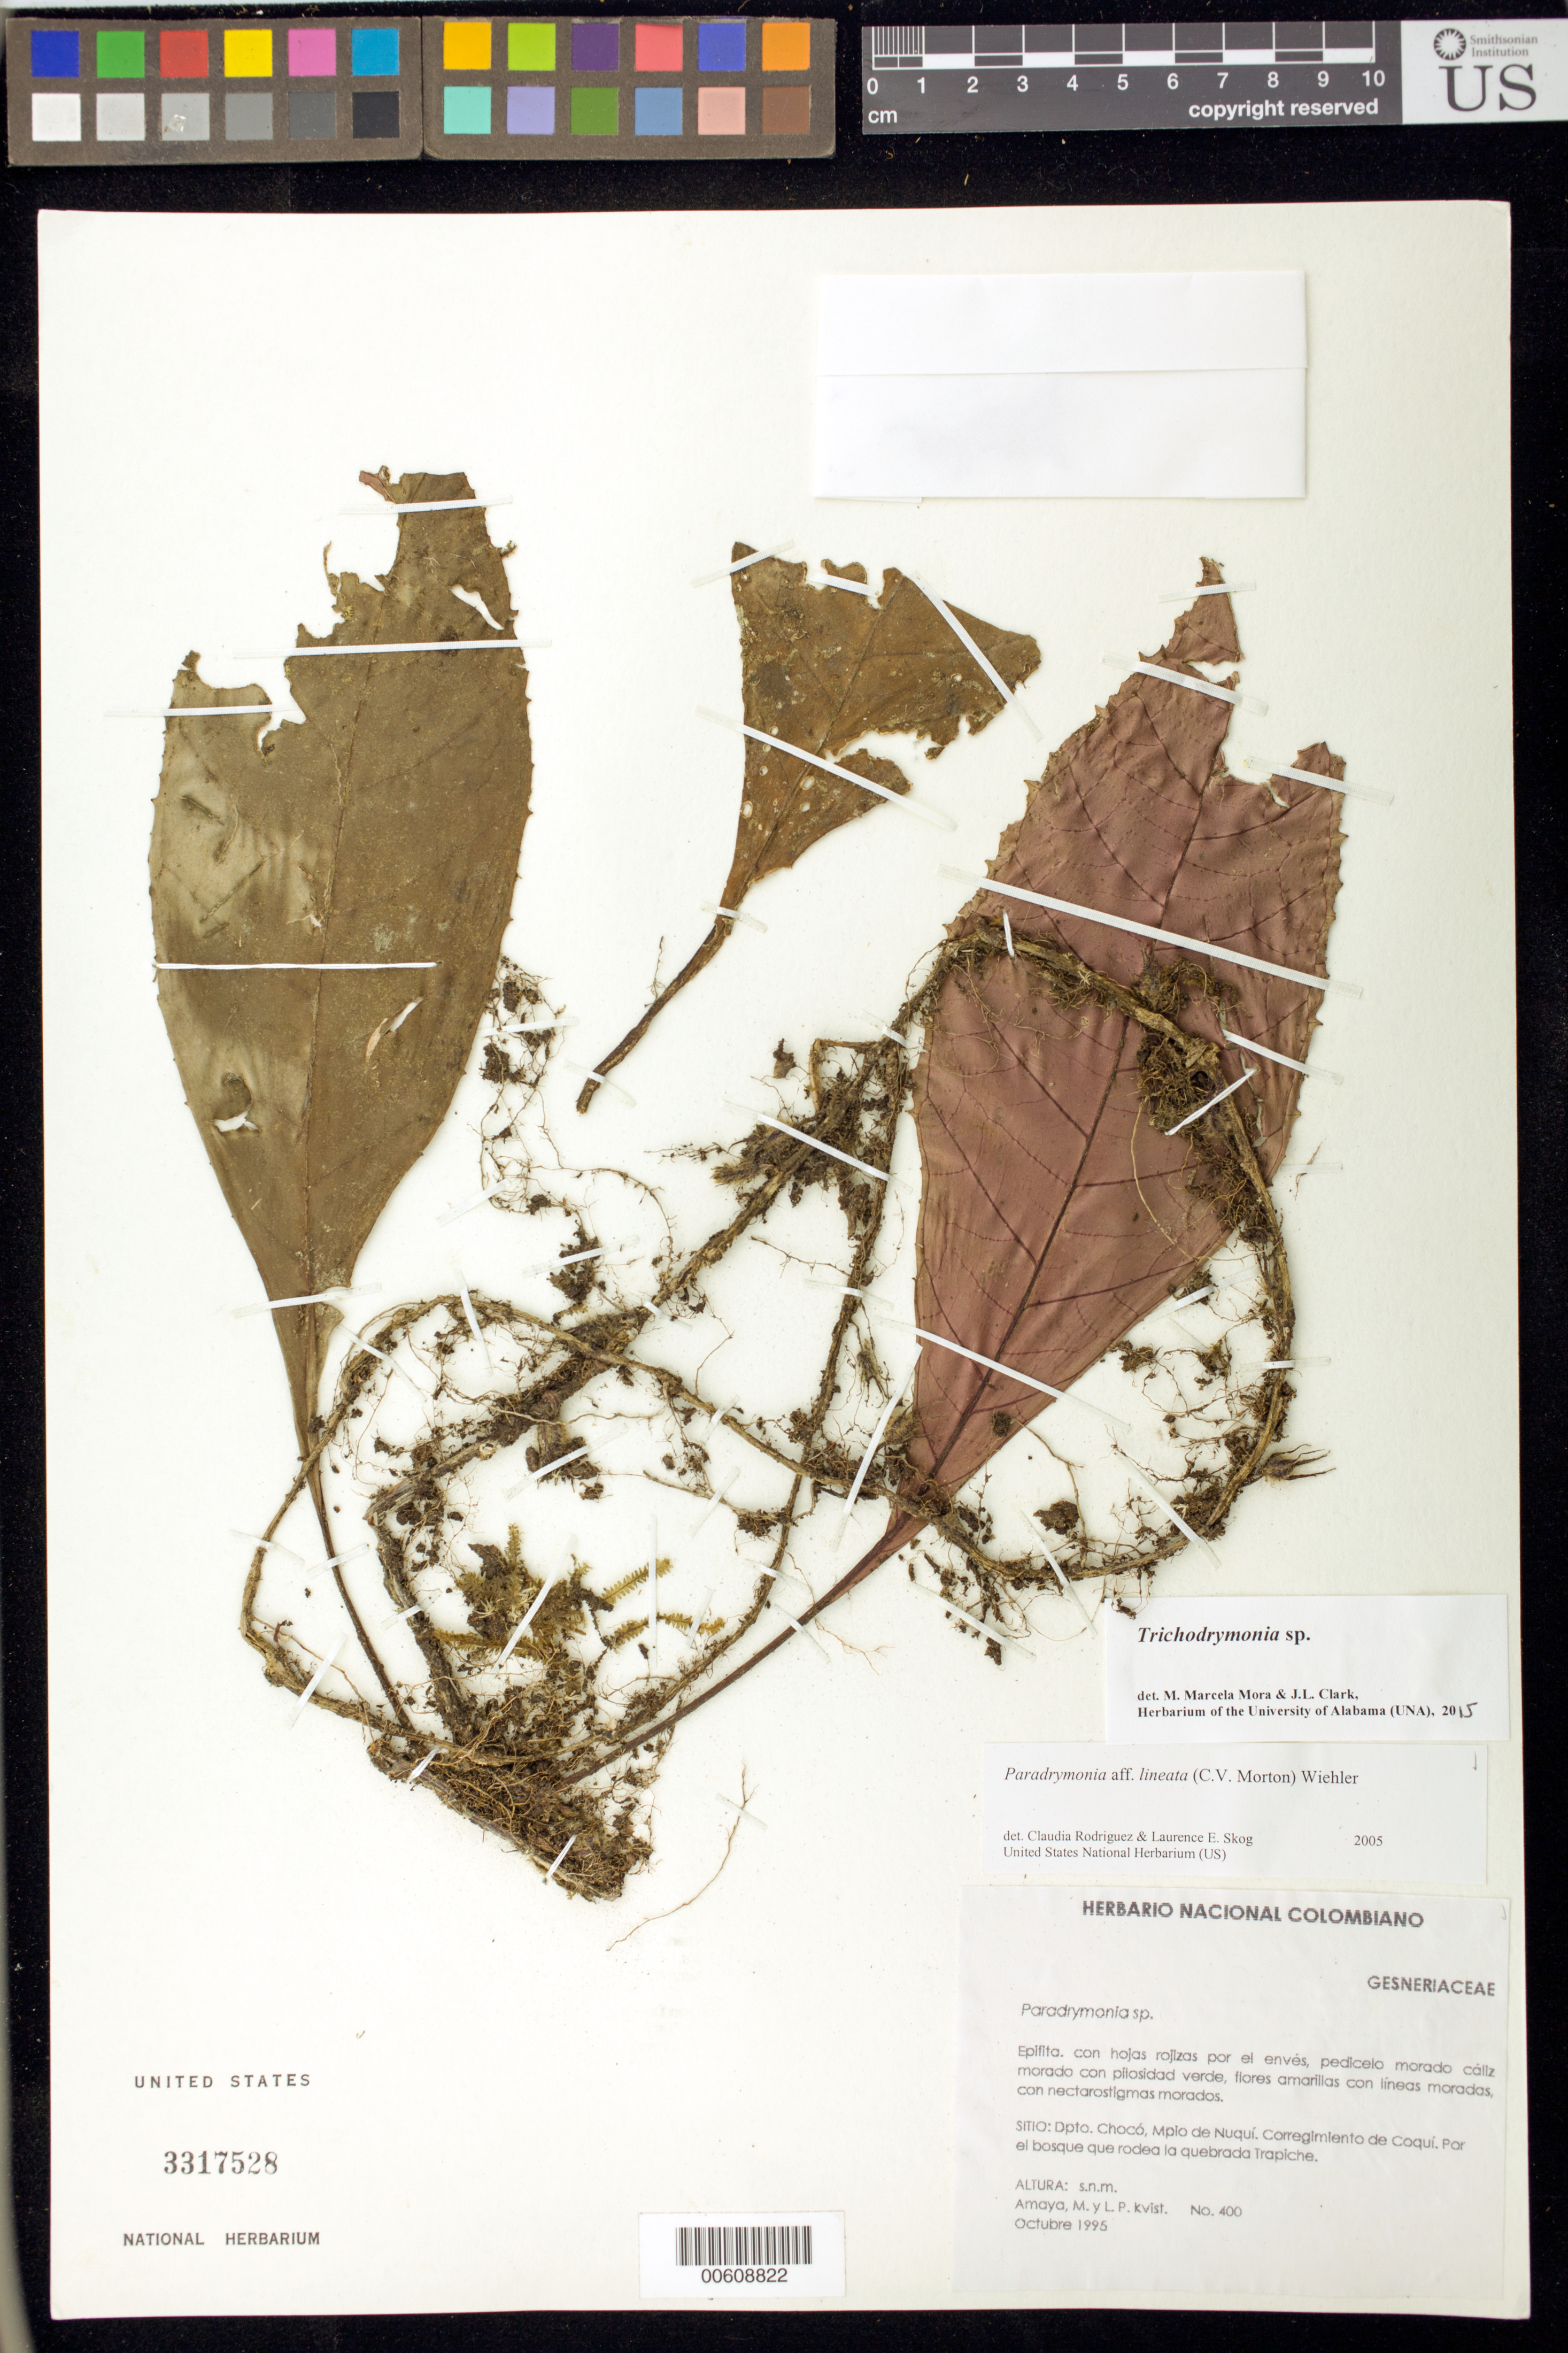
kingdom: Plantae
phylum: Tracheophyta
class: Magnoliopsida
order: Lamiales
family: Gesneriaceae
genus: Trichodrymonia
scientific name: Trichodrymonia sp.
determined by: Mora, M. M.; Clark, J. L.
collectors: M. Amaya & L. P. Kvist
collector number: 400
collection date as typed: Oct 1995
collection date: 1995-10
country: Colombia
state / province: Chocó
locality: Mpio. de Nuquí. Corregimiento de Coquí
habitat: Por el bosque que rodea la quebrada Trapiche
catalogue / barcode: US 3317528